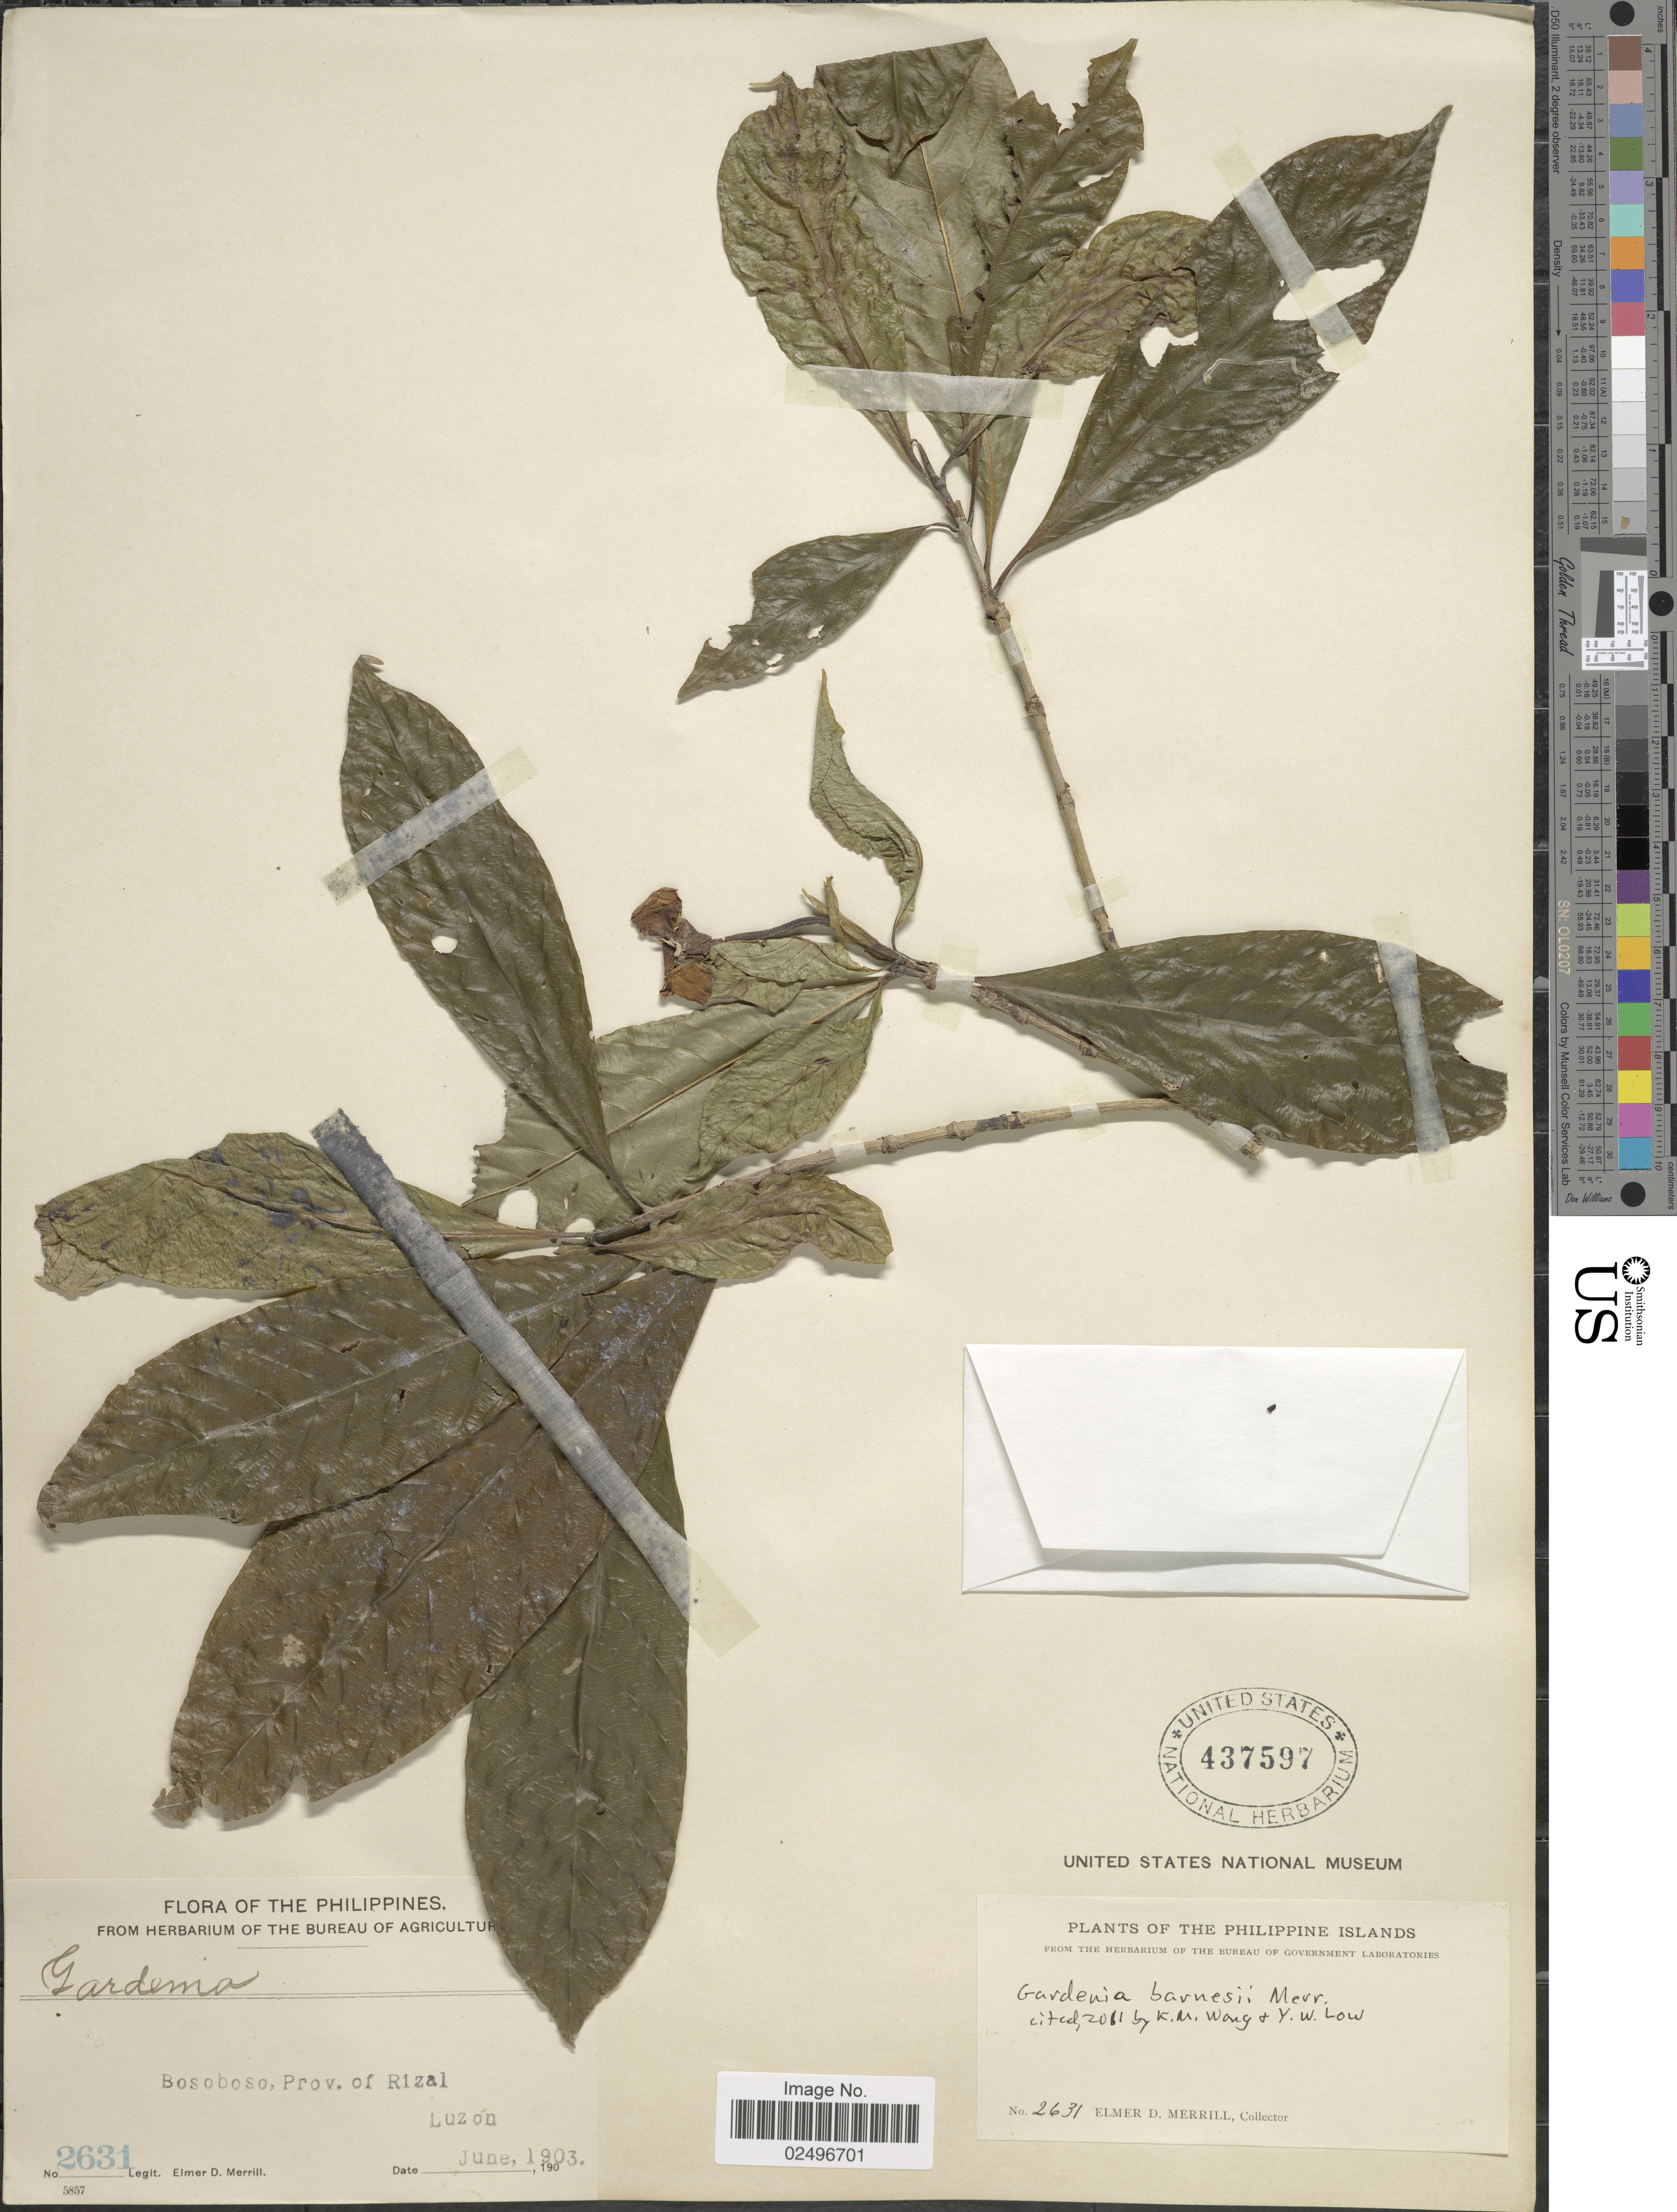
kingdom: Plantae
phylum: Tracheophyta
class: Magnoliopsida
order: Gentianales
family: Rubiaceae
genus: Gardenia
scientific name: Gardenia barnesii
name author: Merr.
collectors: E. D. Merrill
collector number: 2631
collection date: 1903-06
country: Philippines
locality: Bosoboso, Prov. of Rizal, Luzon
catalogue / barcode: US 437597